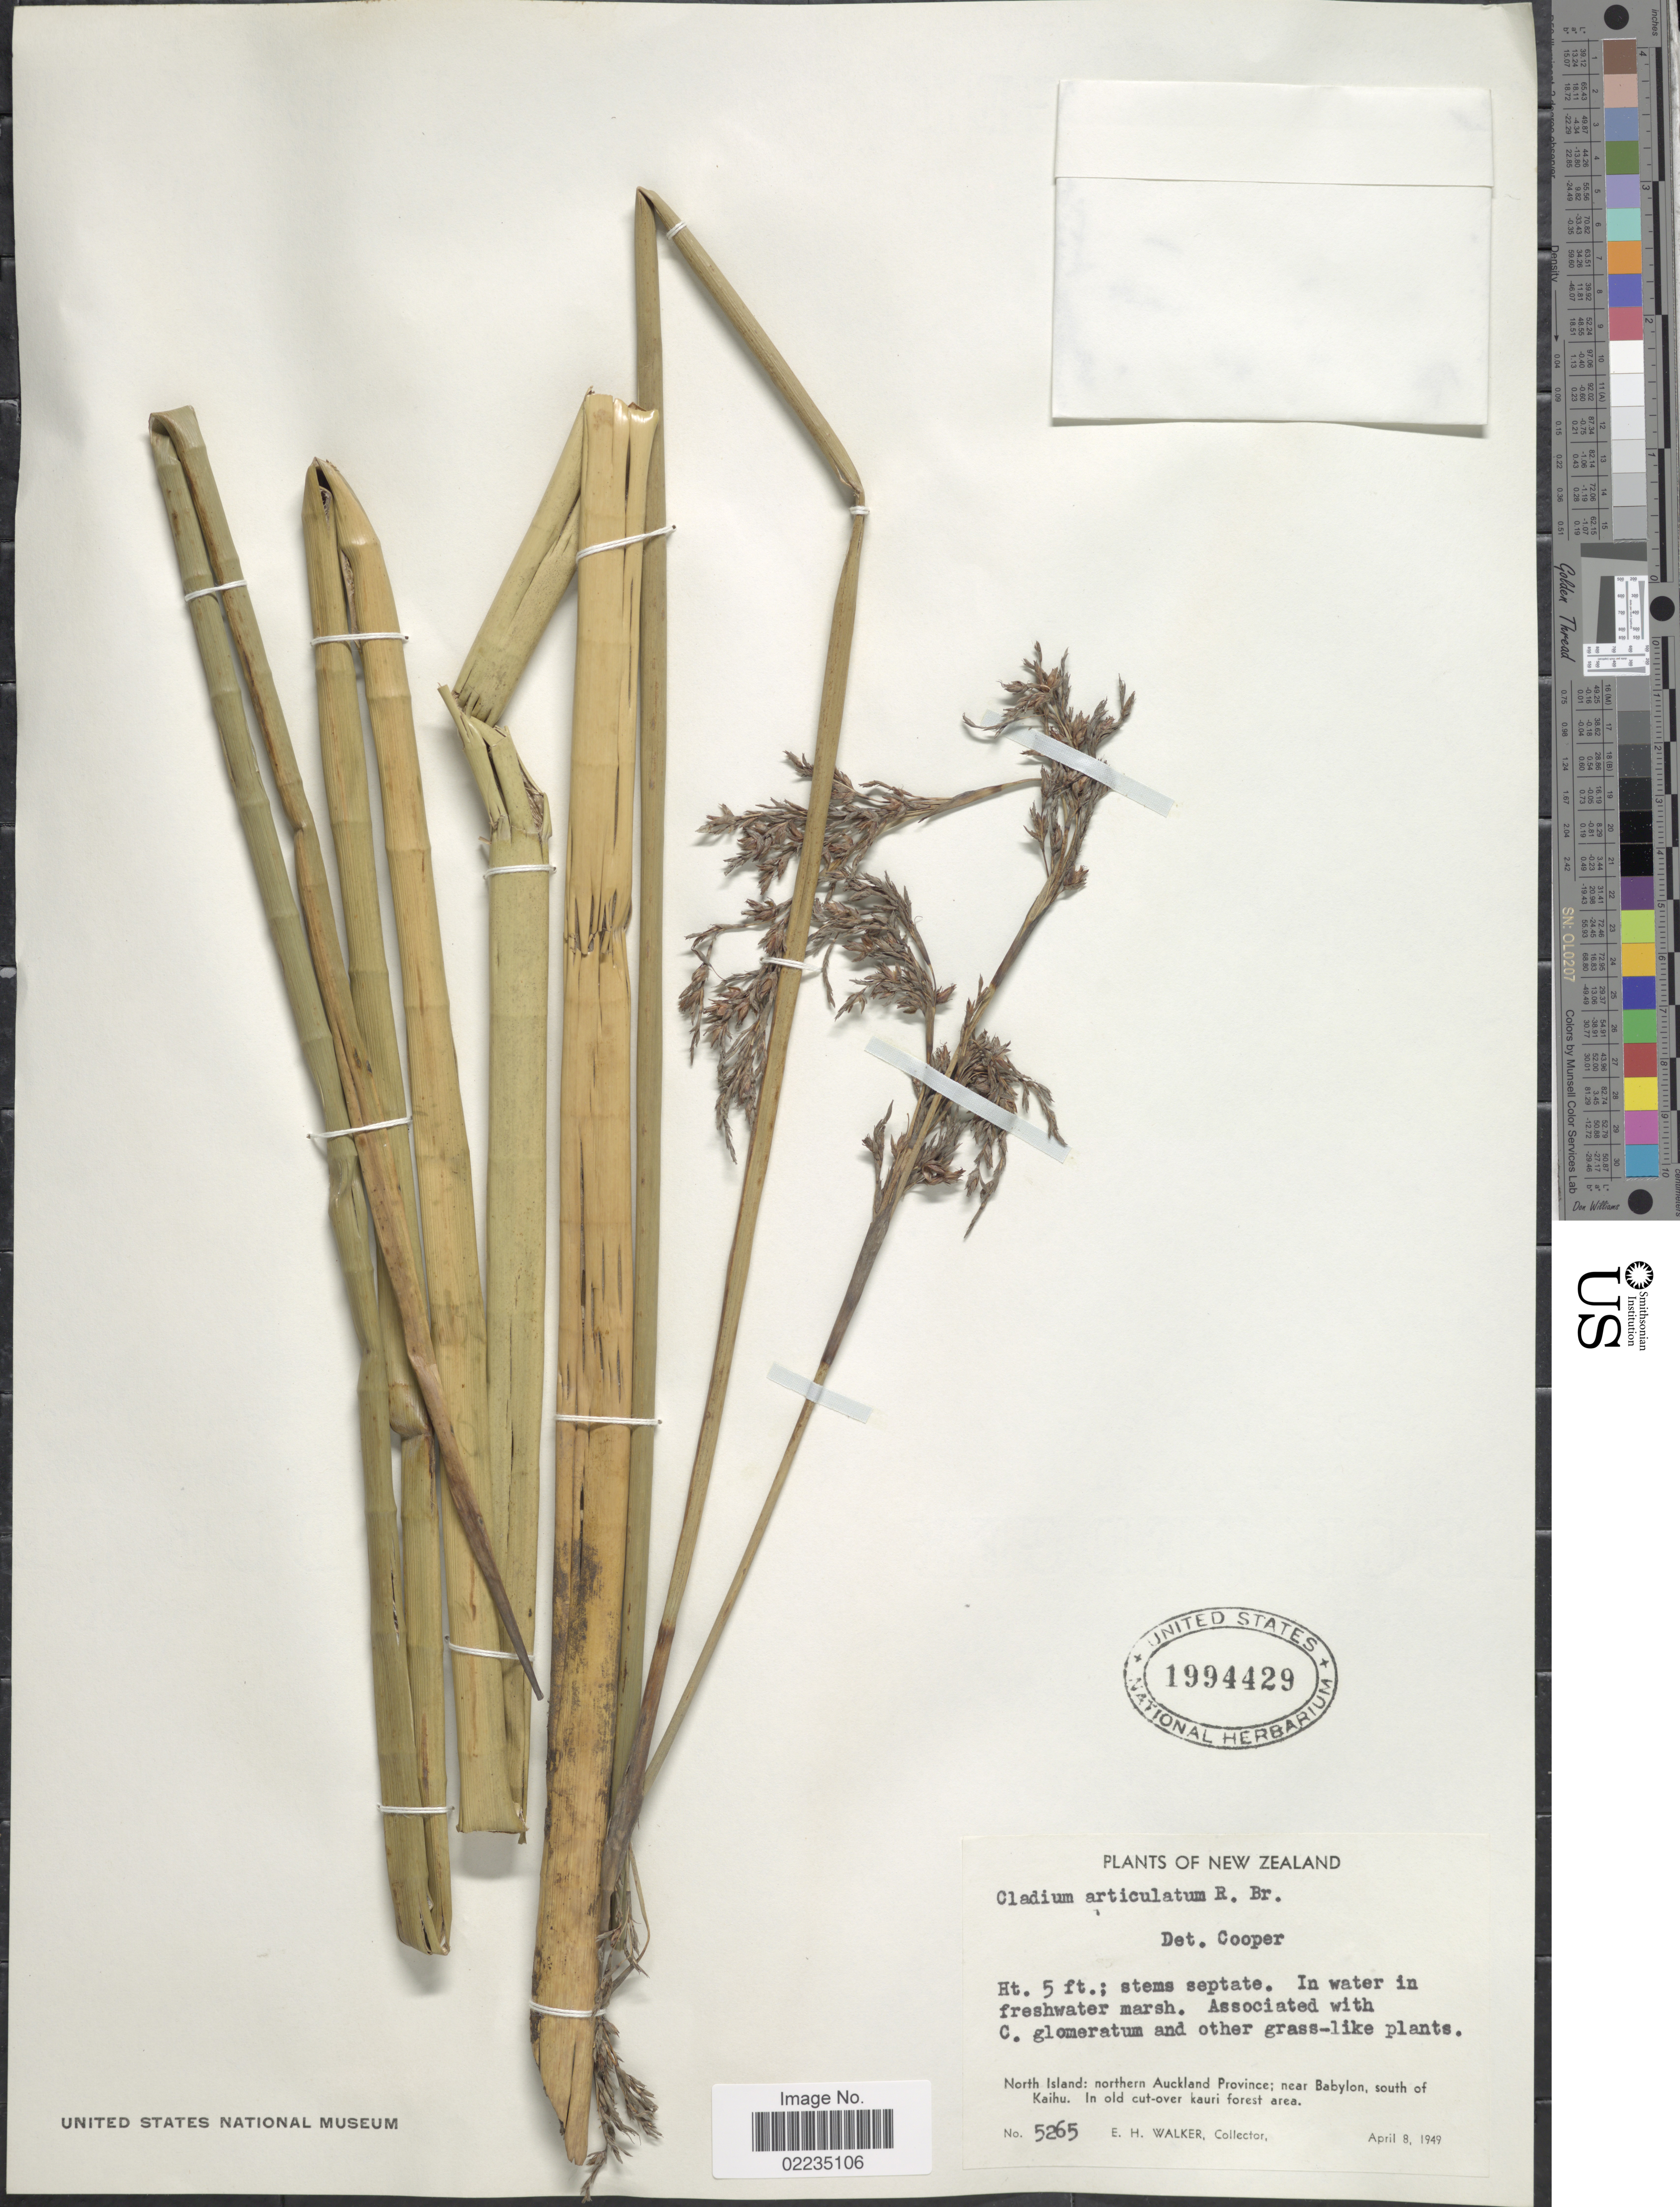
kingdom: Plantae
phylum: Tracheophyta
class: Liliopsida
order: Poales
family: Cyperaceae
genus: Machaerina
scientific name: Machaerina articulata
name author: (R. Br.) T. Koyama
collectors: E. H. Walker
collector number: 5265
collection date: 1949-04-08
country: New Zealand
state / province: Auckland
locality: North Island: northern Auckland Province, near Babylon, south of Kaihu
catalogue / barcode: US 1994429